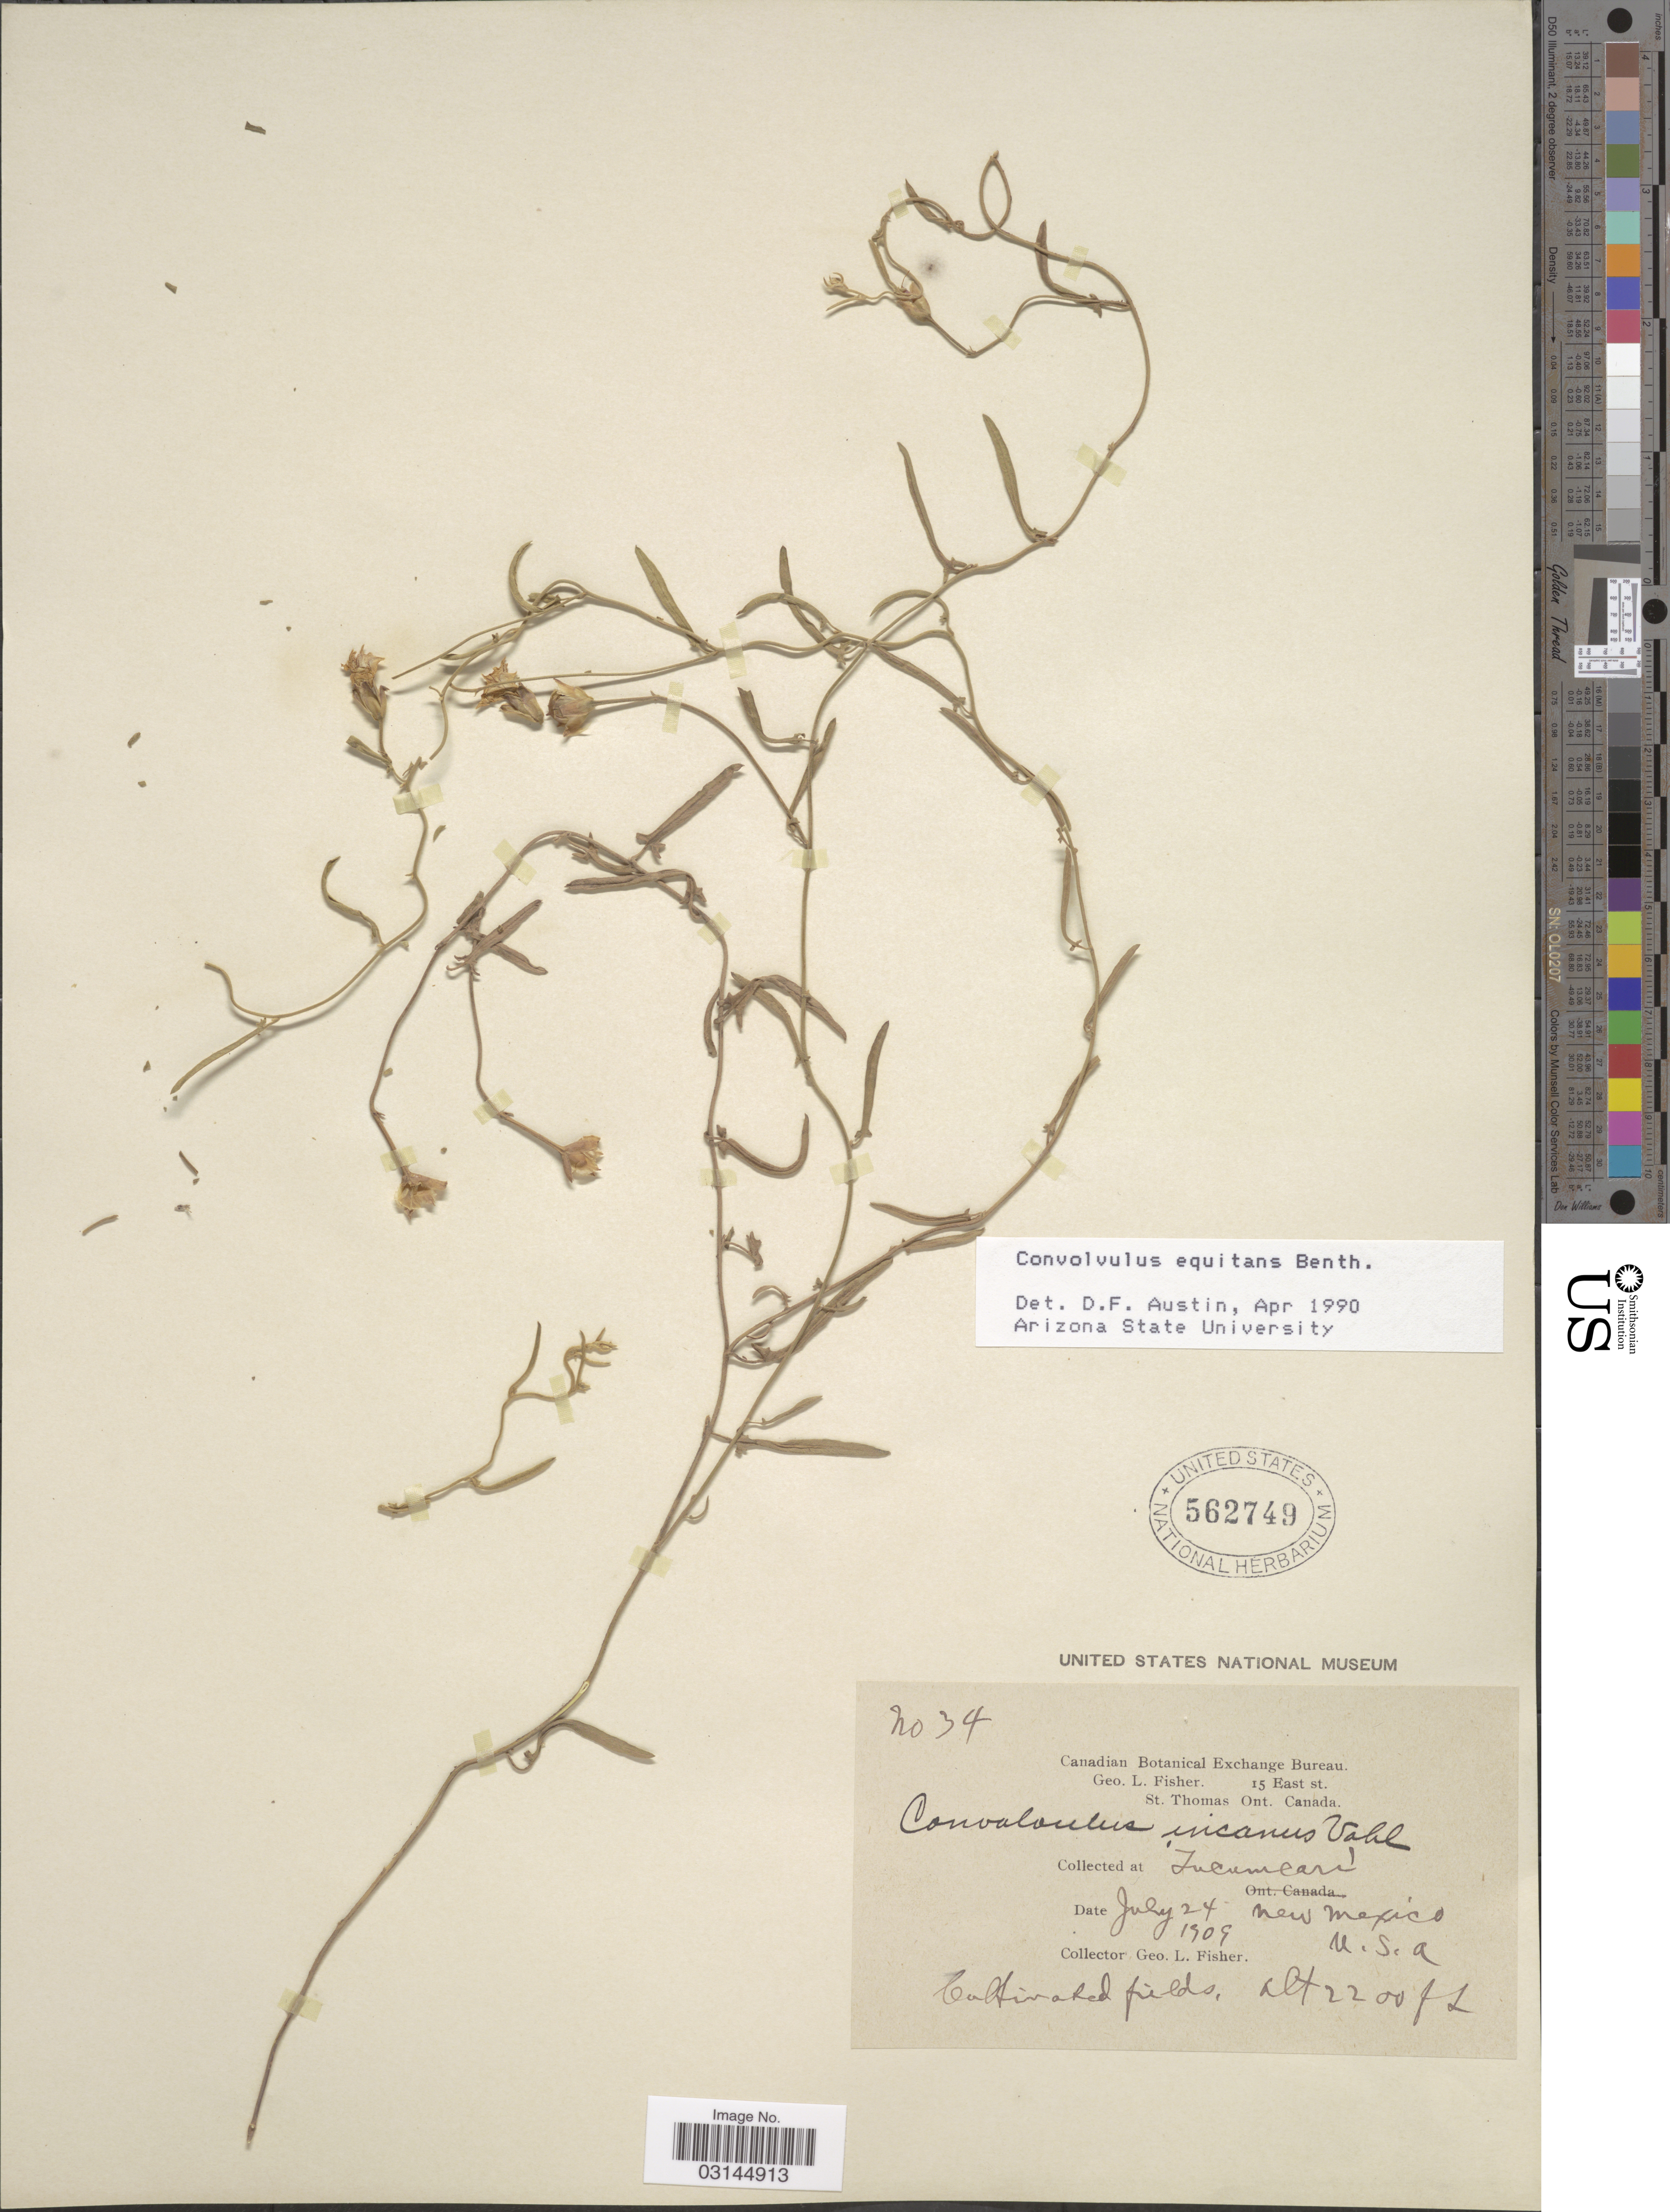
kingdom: Plantae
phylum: Tracheophyta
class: Magnoliopsida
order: Solanales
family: Convolvulaceae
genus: Convolvulus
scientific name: Convolvulus equitans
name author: Benth.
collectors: G. L. Fisher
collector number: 34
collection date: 1909-07-24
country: United States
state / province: New Mexico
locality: Tucumcari.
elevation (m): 671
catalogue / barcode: US 562749